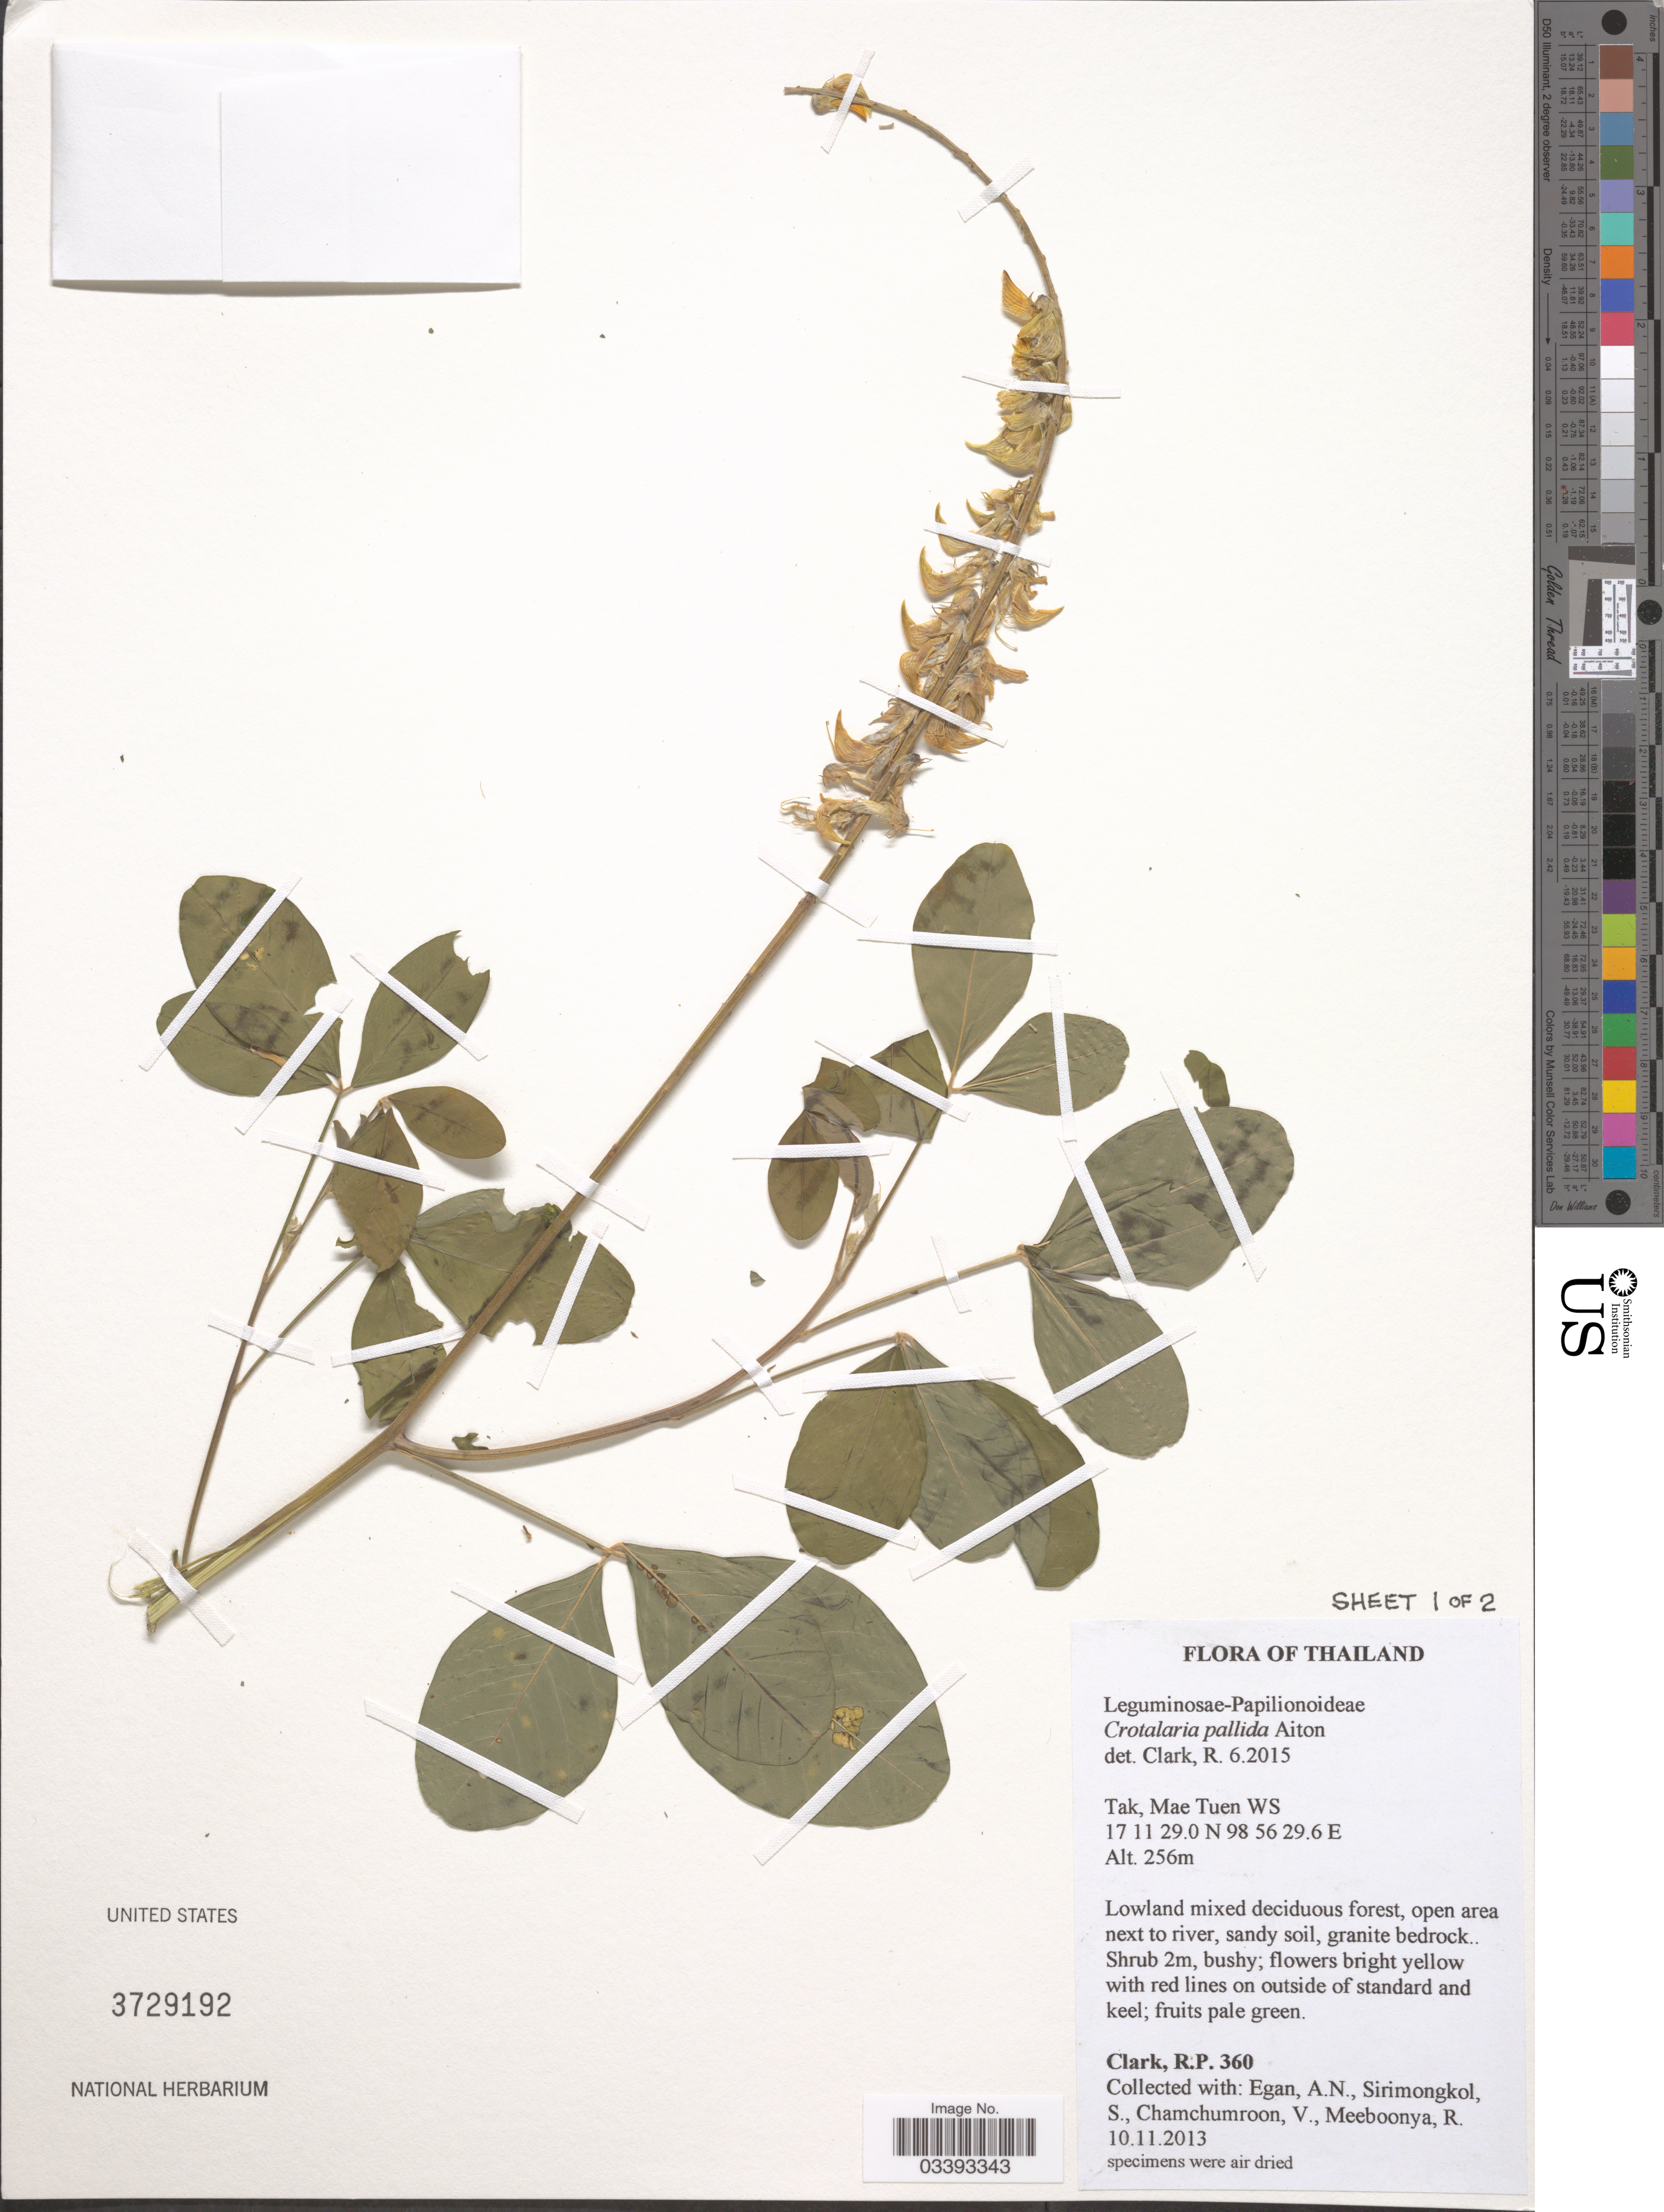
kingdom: Plantae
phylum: Tracheophyta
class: Magnoliopsida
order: Fabales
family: Fabaceae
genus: Crotalaria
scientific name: Crotalaria pallida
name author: Aiton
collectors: R. P. Clark, A. N. Egan, S. Sirimongkol, V. Chamchumroon & R. Meeboonya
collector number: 360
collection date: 2013-11-10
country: Thailand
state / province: Tak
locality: Mae Tuen WS.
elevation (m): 256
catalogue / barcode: US 3729192